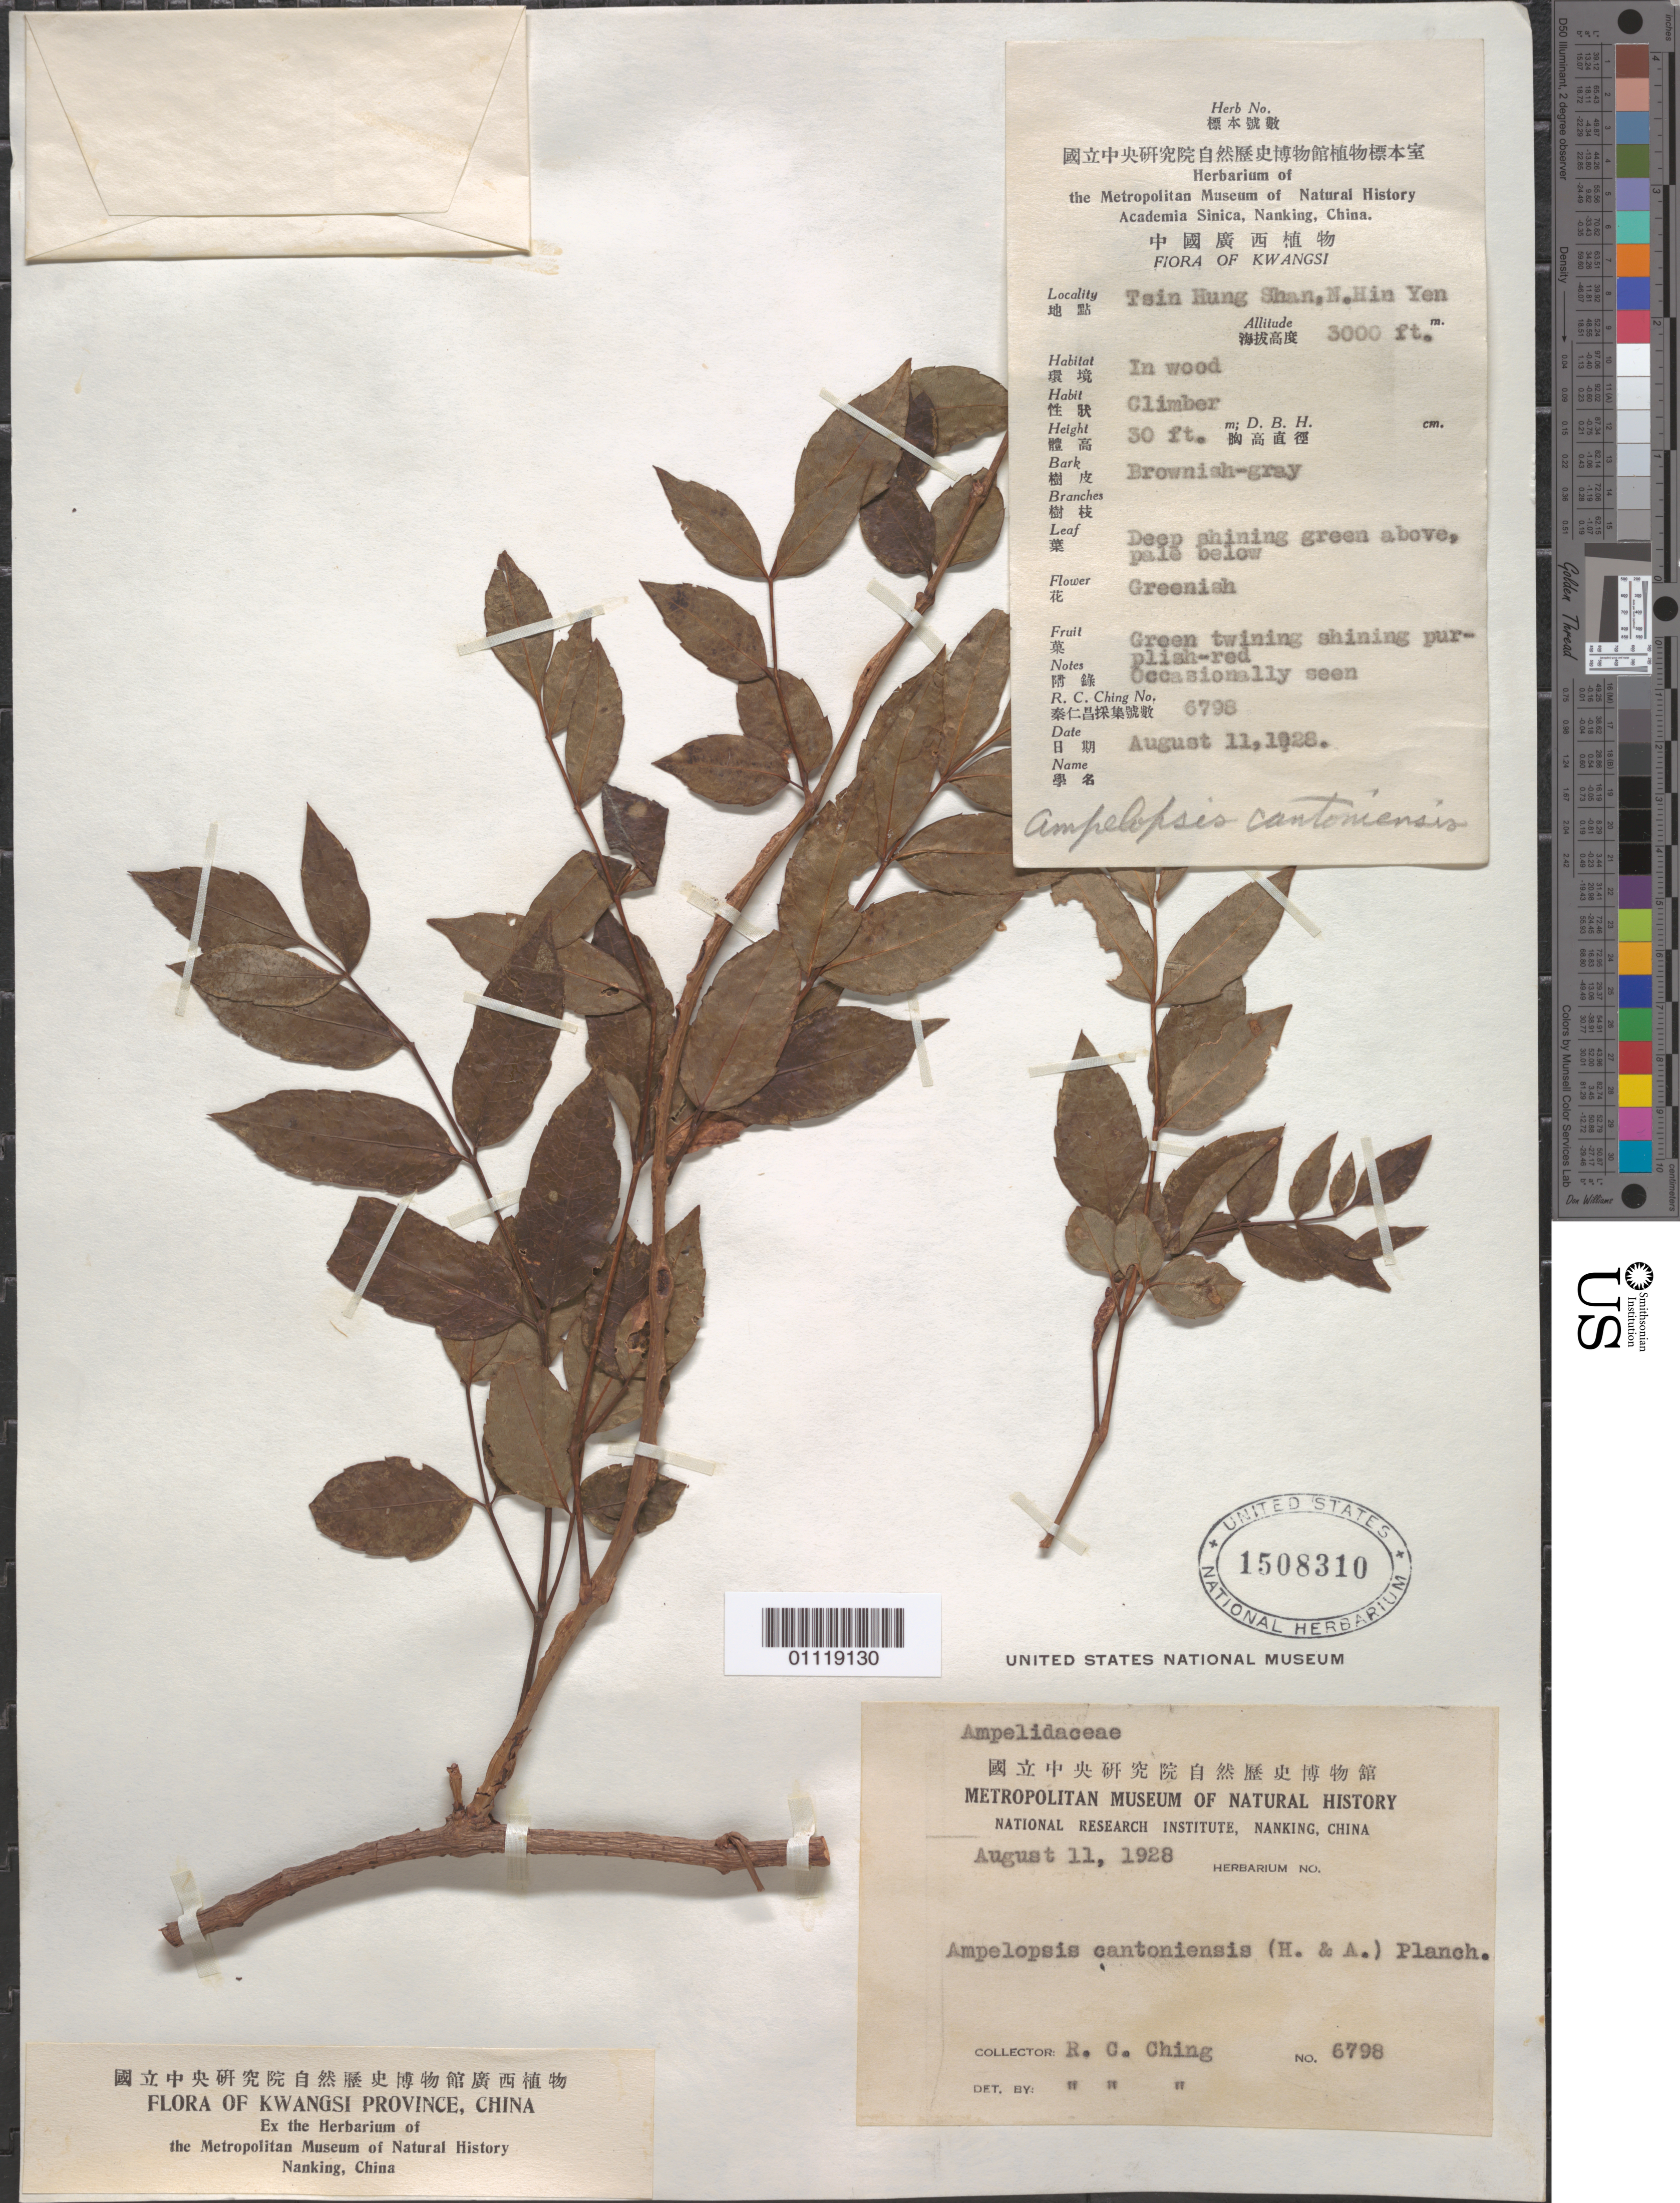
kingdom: Plantae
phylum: Tracheophyta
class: Magnoliopsida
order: Vitales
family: Vitaceae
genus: Ampelopsis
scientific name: Ampelopsis cantoniensis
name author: (W. Hook. & H.J. Arn.) Planch.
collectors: R. C. Ching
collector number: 6798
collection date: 1928-08-11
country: China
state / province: Jiangxi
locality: Nanjing. Tsin Hung Shan, N Hin Yen.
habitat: In wood, climber.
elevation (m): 914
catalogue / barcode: US 1508310